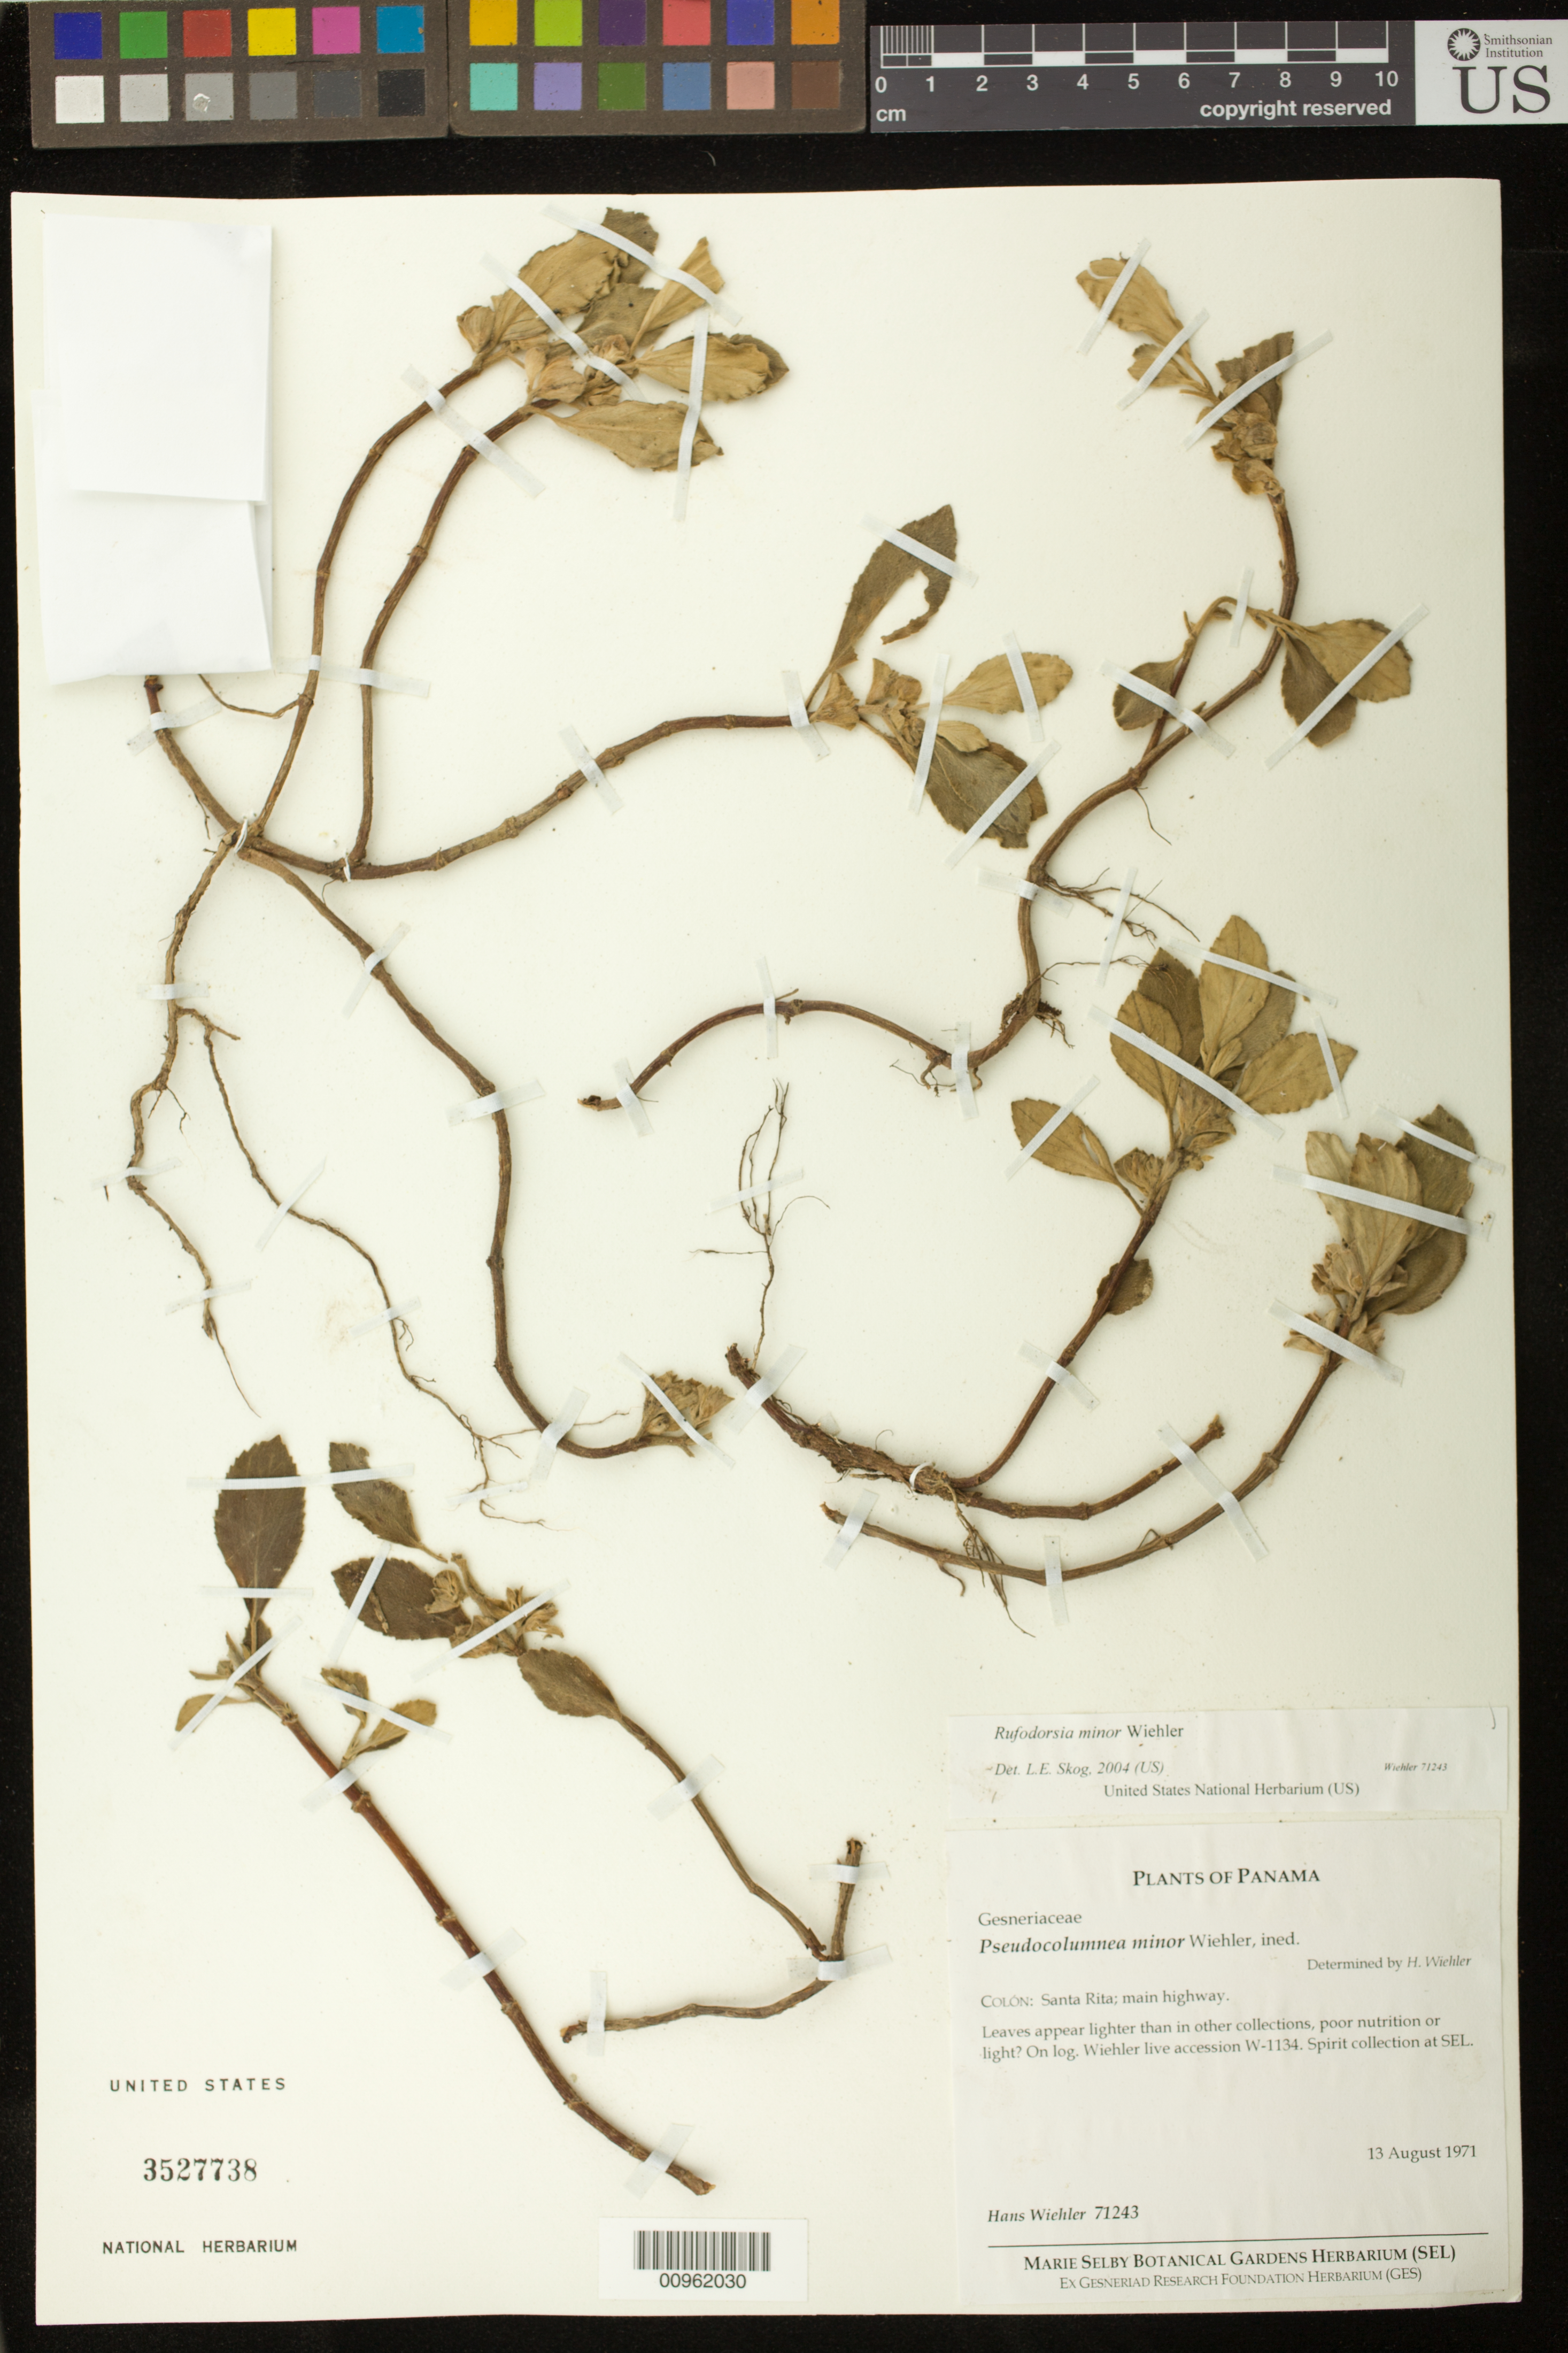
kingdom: Plantae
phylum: Tracheophyta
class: Magnoliopsida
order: Lamiales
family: Gesneriaceae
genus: Rufodorsia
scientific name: Rufodorsia minor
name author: Wiehler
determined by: Skog, Laurence E.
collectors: H. J. Wiehler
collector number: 71243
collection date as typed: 13 Aug 1971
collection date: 1971-08-13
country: Panama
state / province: Colón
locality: Colón: Santa rita; main highway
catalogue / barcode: US 3527728